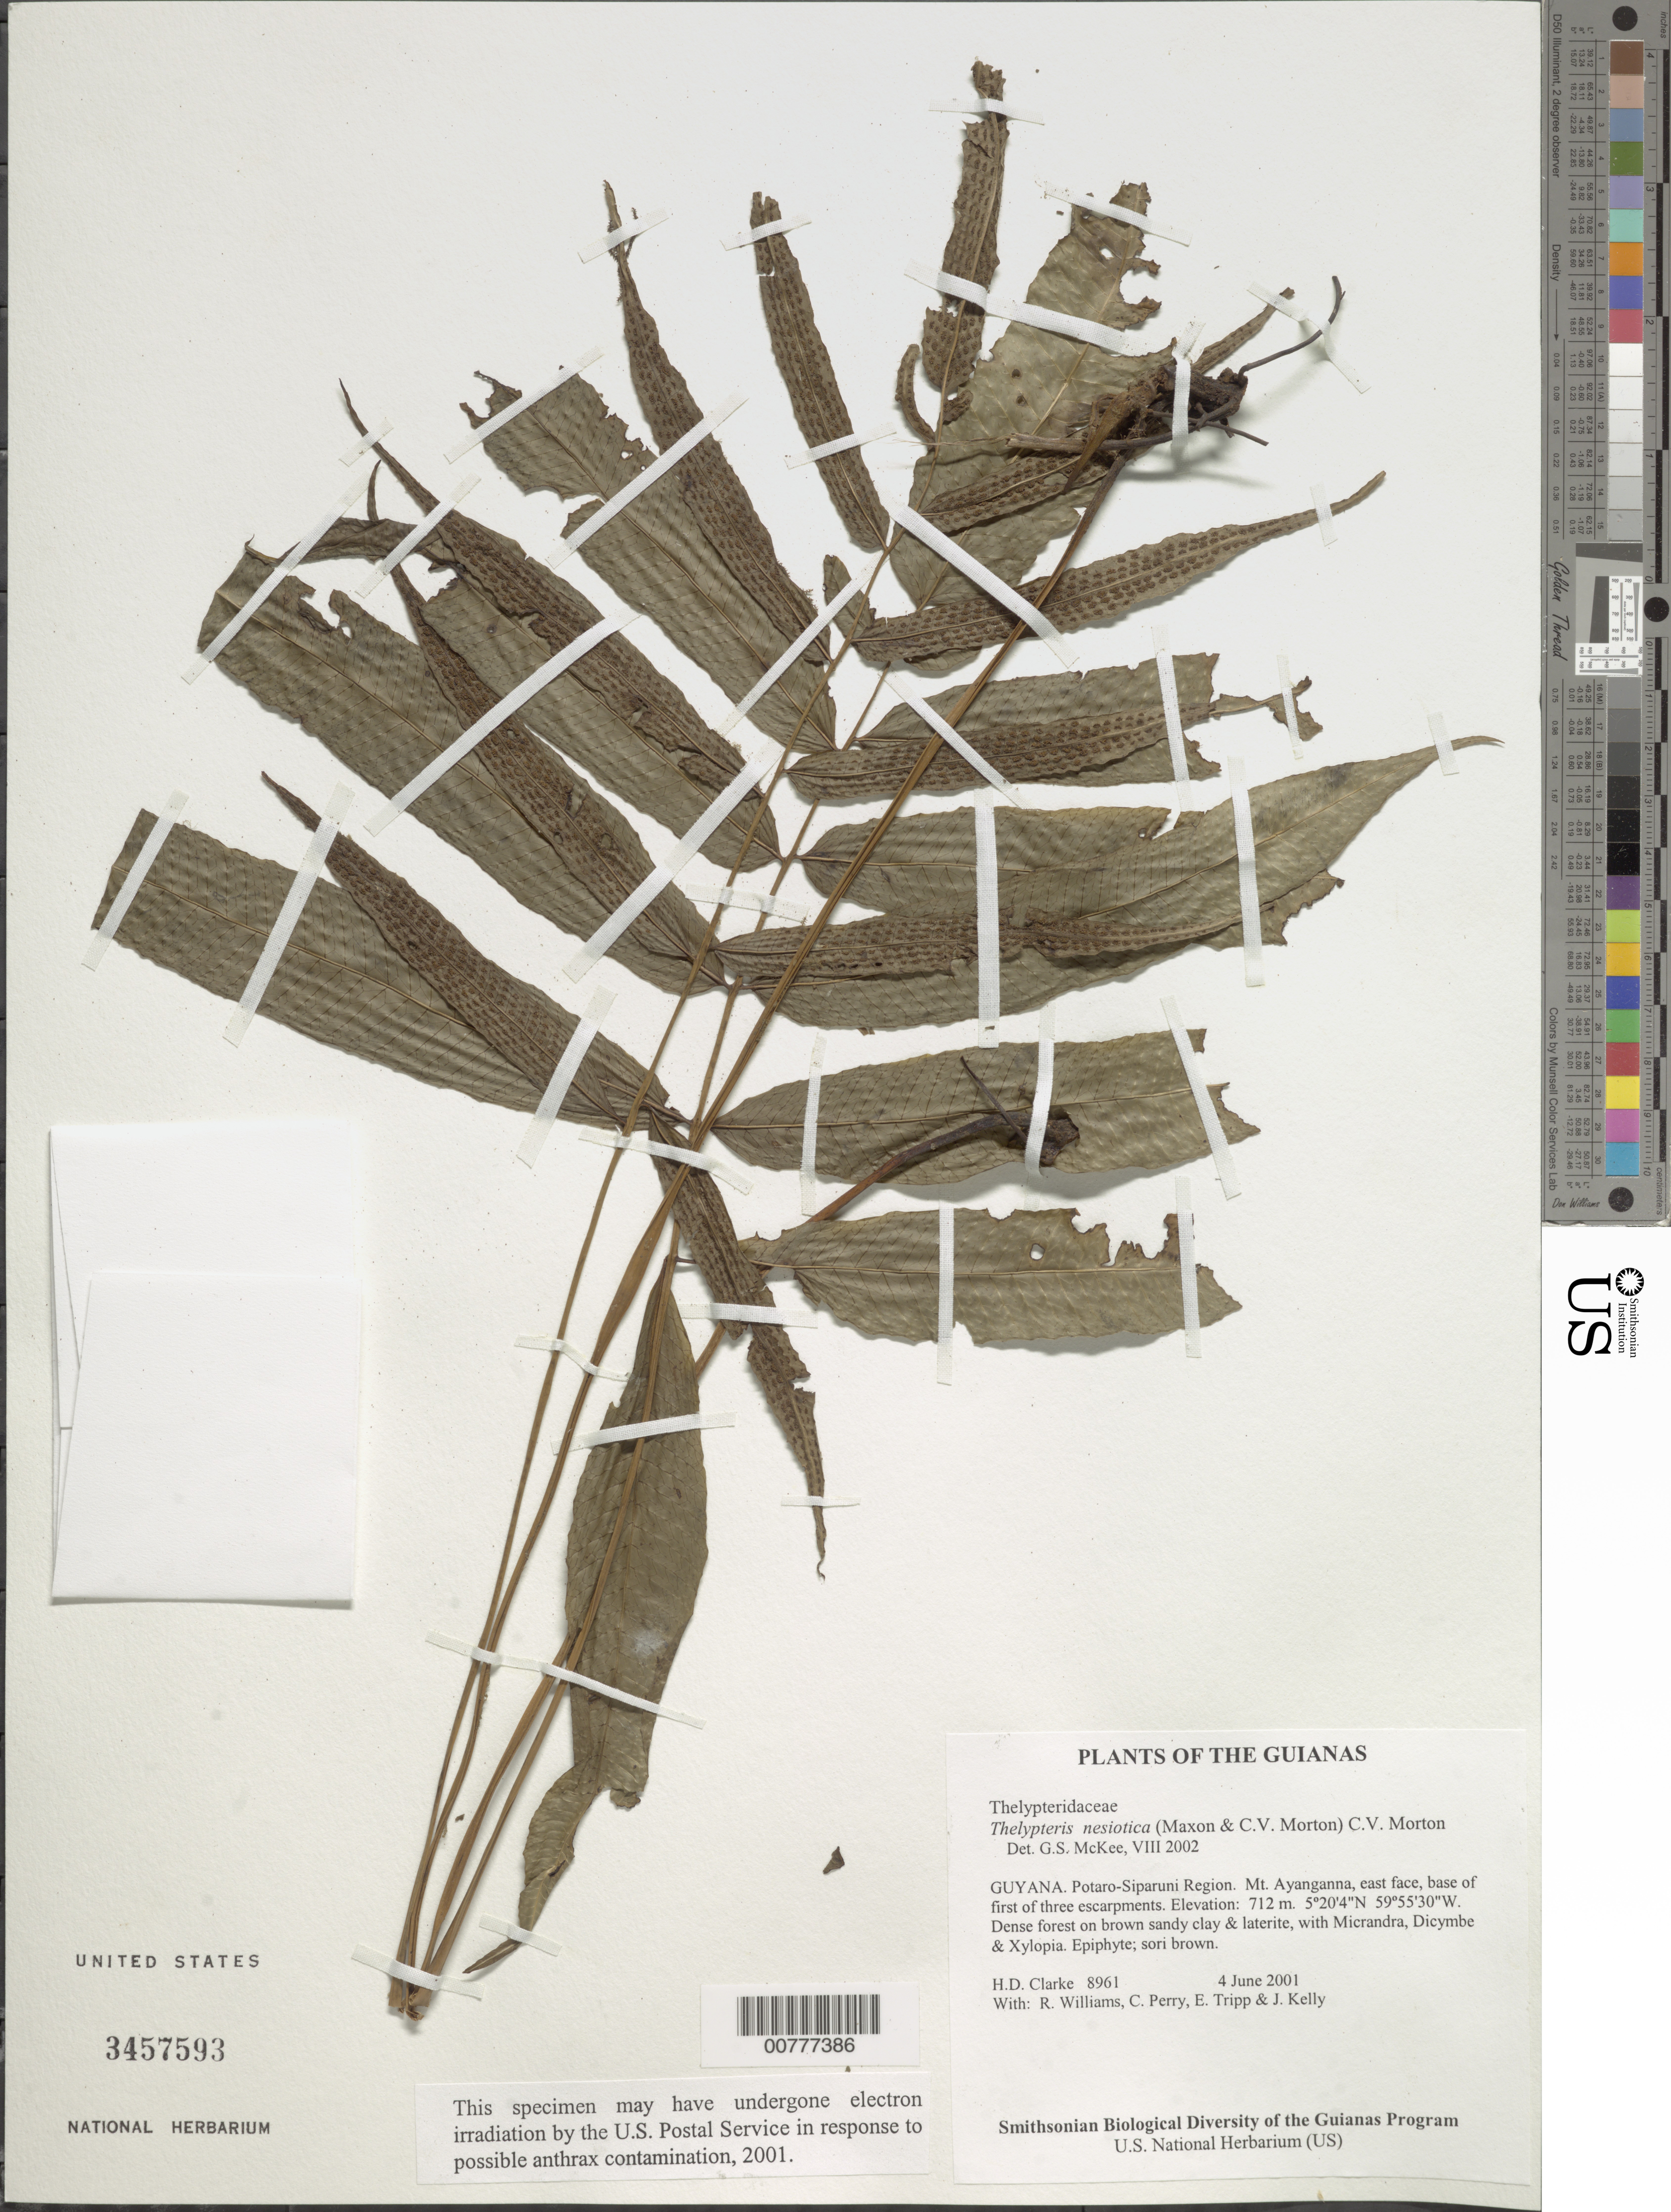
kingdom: Plantae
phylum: Tracheophyta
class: Polypodiopsida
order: Polypodiales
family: Thelypteridaceae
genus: Meniscium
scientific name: Meniscium nesioticum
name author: (Maxon & C.V. Morton) Pic. Serm.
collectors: H. D. Clarke, R. Williams, C. Perry, E. Tripp & J. Kelly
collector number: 8961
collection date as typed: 4 June 2001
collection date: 2001-06-04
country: Guyana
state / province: Potaro-Siparuni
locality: Mt. Ayanganna, east face, base of first of three escarpments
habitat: Dense forest on brown sandy clay & laterite, with Micrandra, Dicymbe & Xylopia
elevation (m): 712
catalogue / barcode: US 3457593